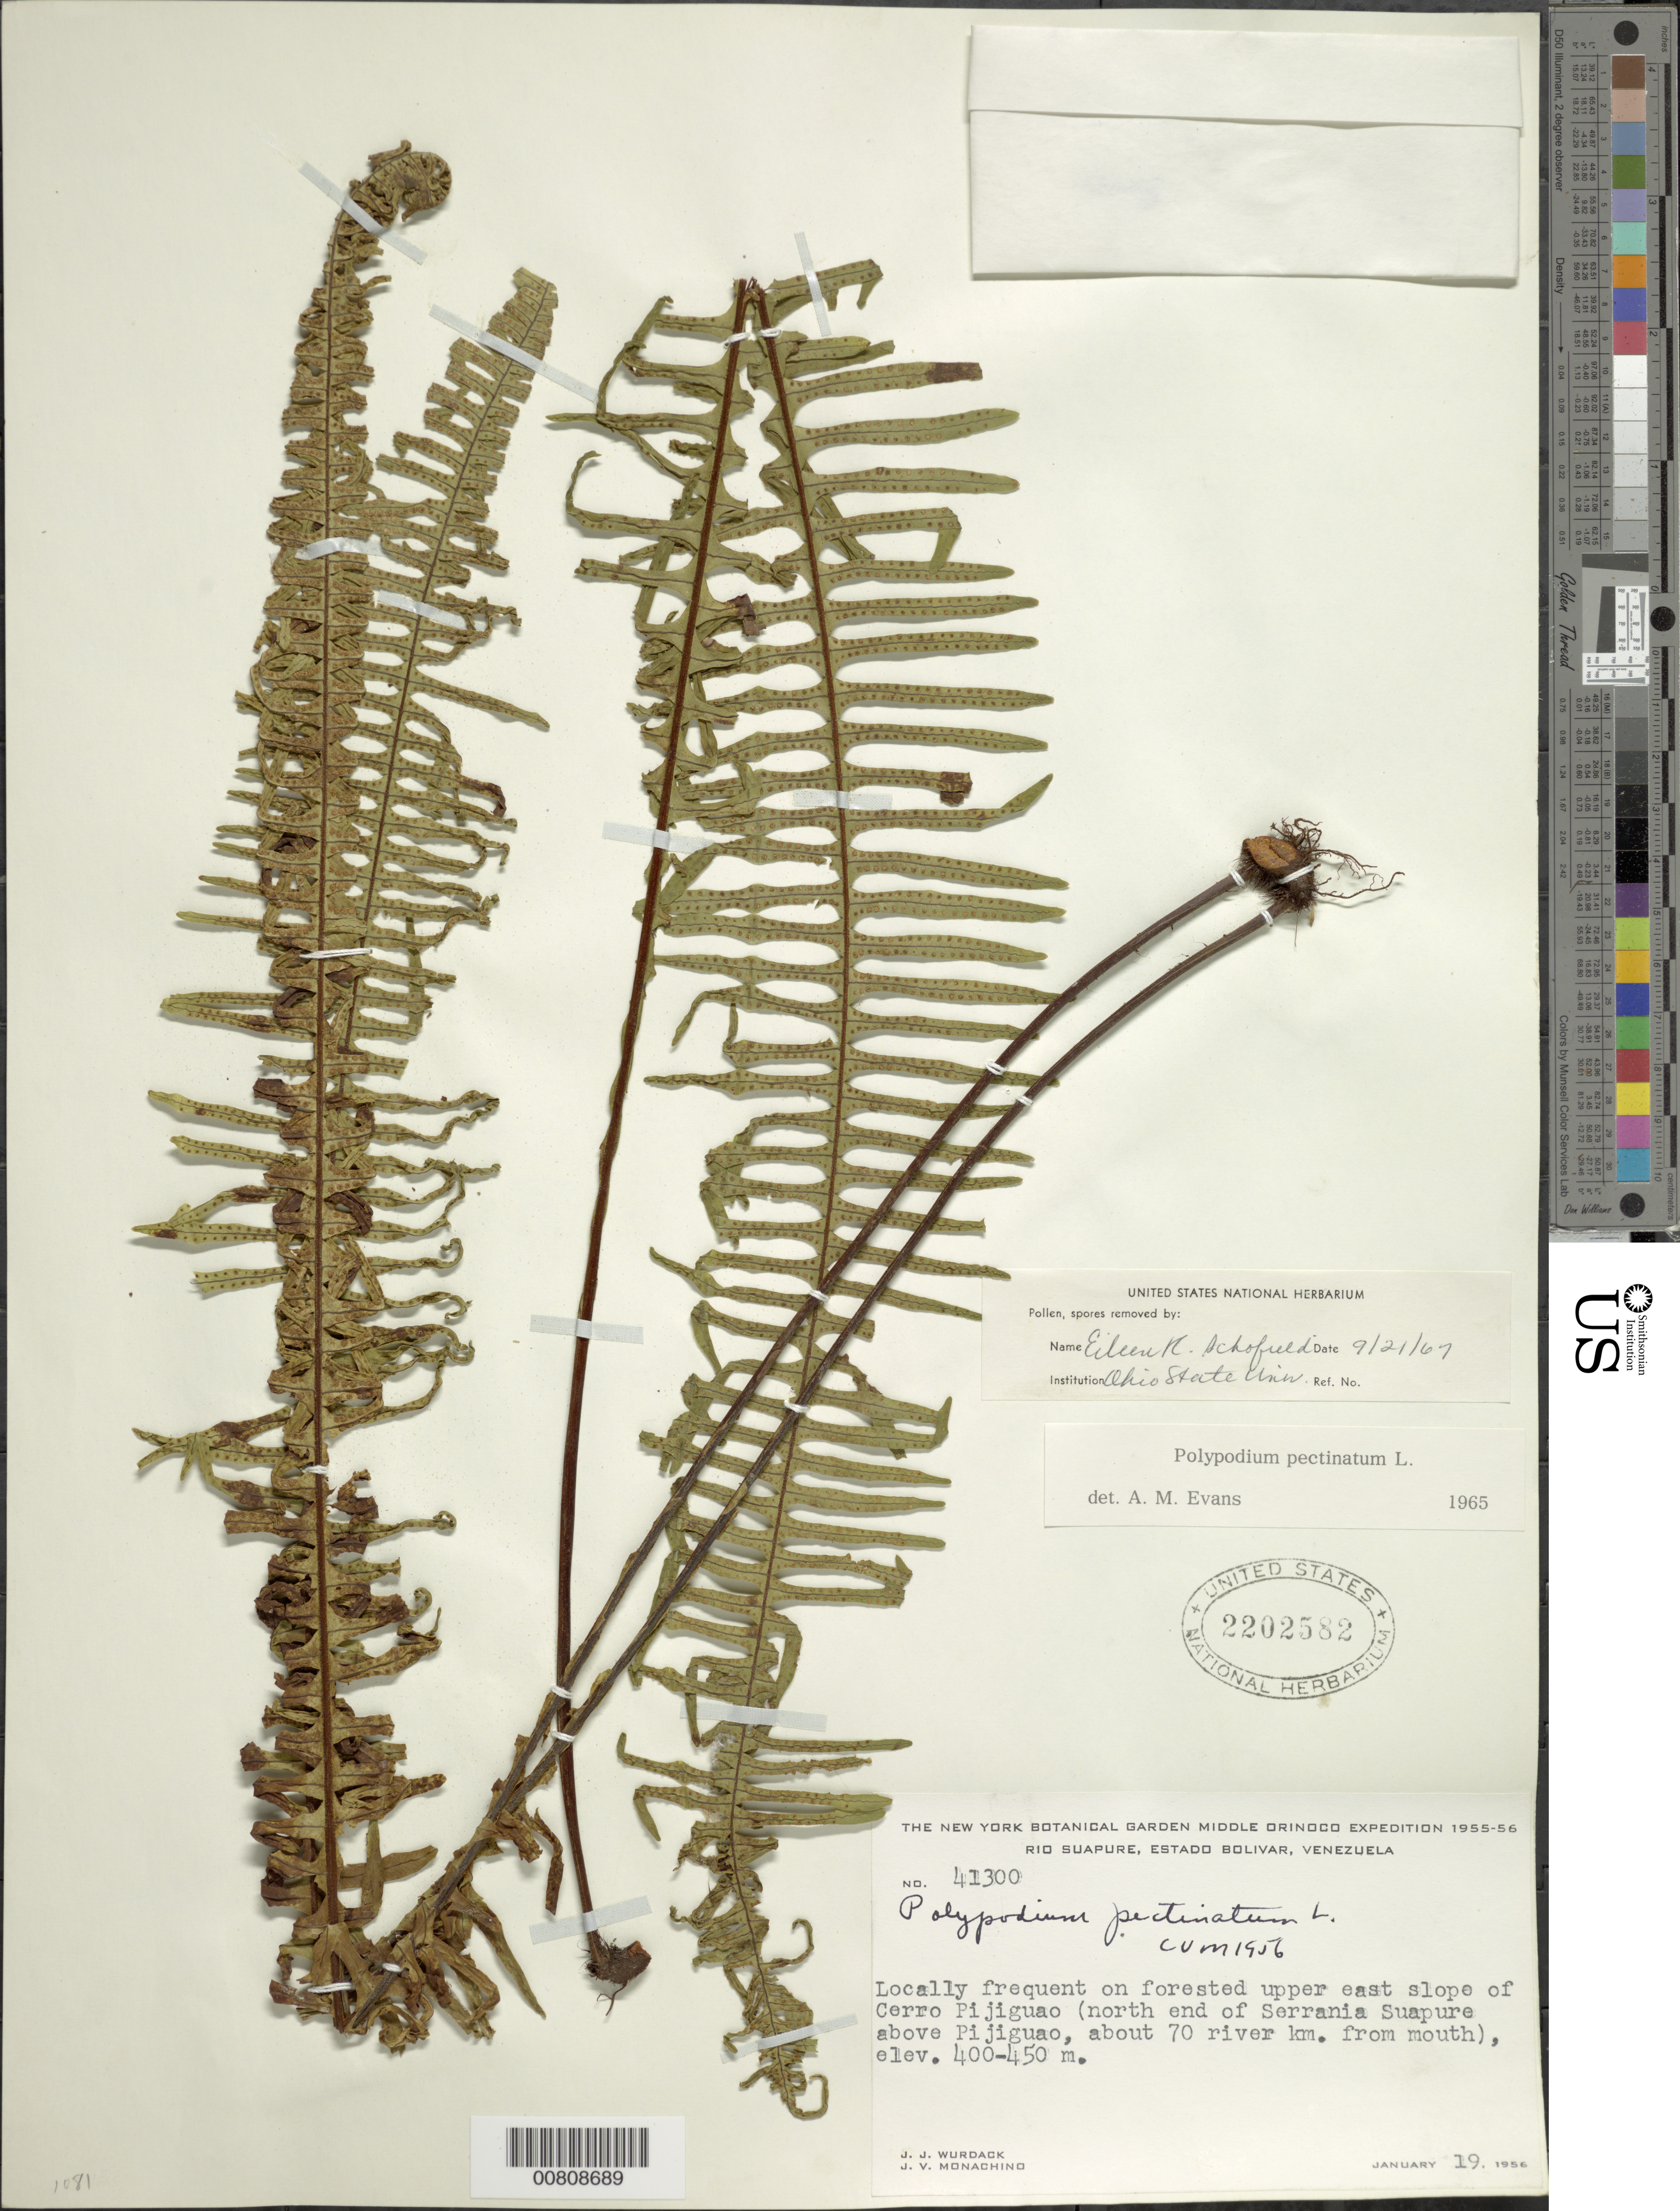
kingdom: Plantae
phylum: Tracheophyta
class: Polypodiopsida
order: Polypodiales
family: Polypodiaceae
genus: Pecluma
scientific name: Pecluma pectinata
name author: (L.) M.G. Price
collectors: J. J. Wurdack & J. V. Monachino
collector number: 41300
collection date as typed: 19-Jan-56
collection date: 1956-01-19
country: Venezuela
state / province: Bolívar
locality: Cerro Pijiguao, upper E slope, N end of Serrania Suapure above Pijiguao, about 70 river km from mouth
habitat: Forest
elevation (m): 400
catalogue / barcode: US 2202582